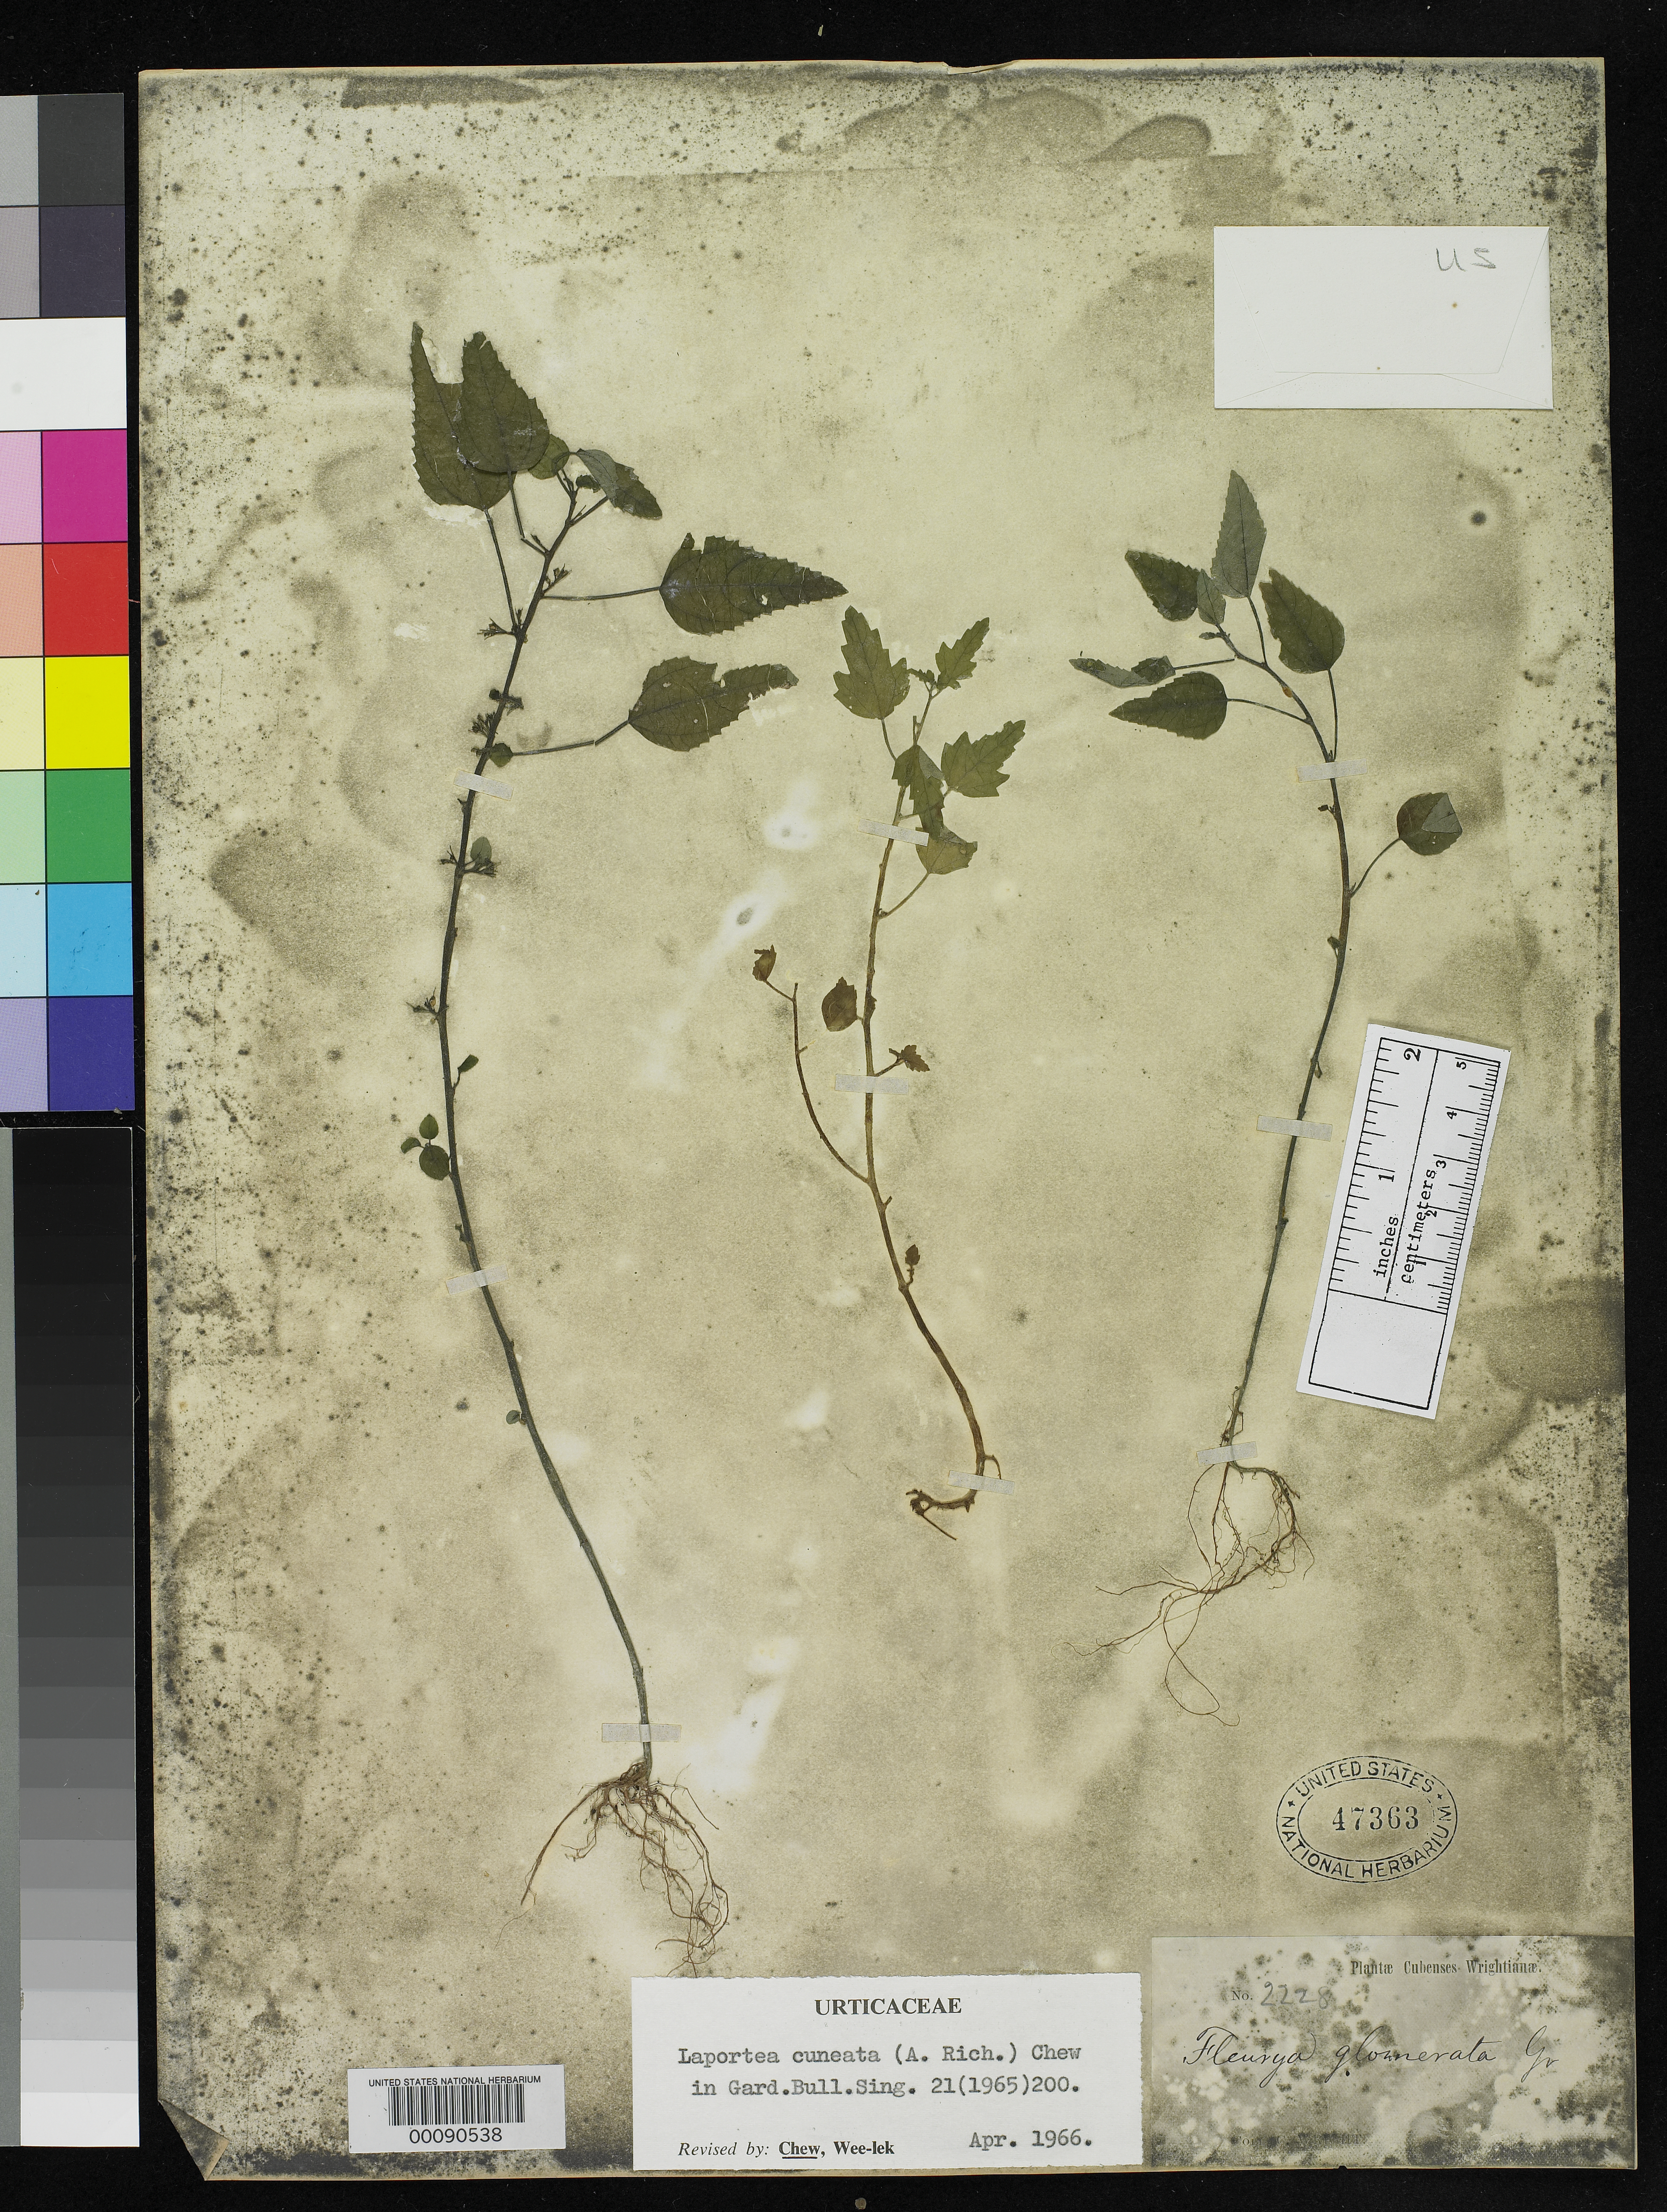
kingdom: Plantae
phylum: Tracheophyta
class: Magnoliopsida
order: Rosales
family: Urticaceae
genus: Fleurya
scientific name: Fleurya glomerata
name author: Griseb.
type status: Isotype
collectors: C. Wright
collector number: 2228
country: Cuba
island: Greater Antilles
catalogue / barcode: US 47363